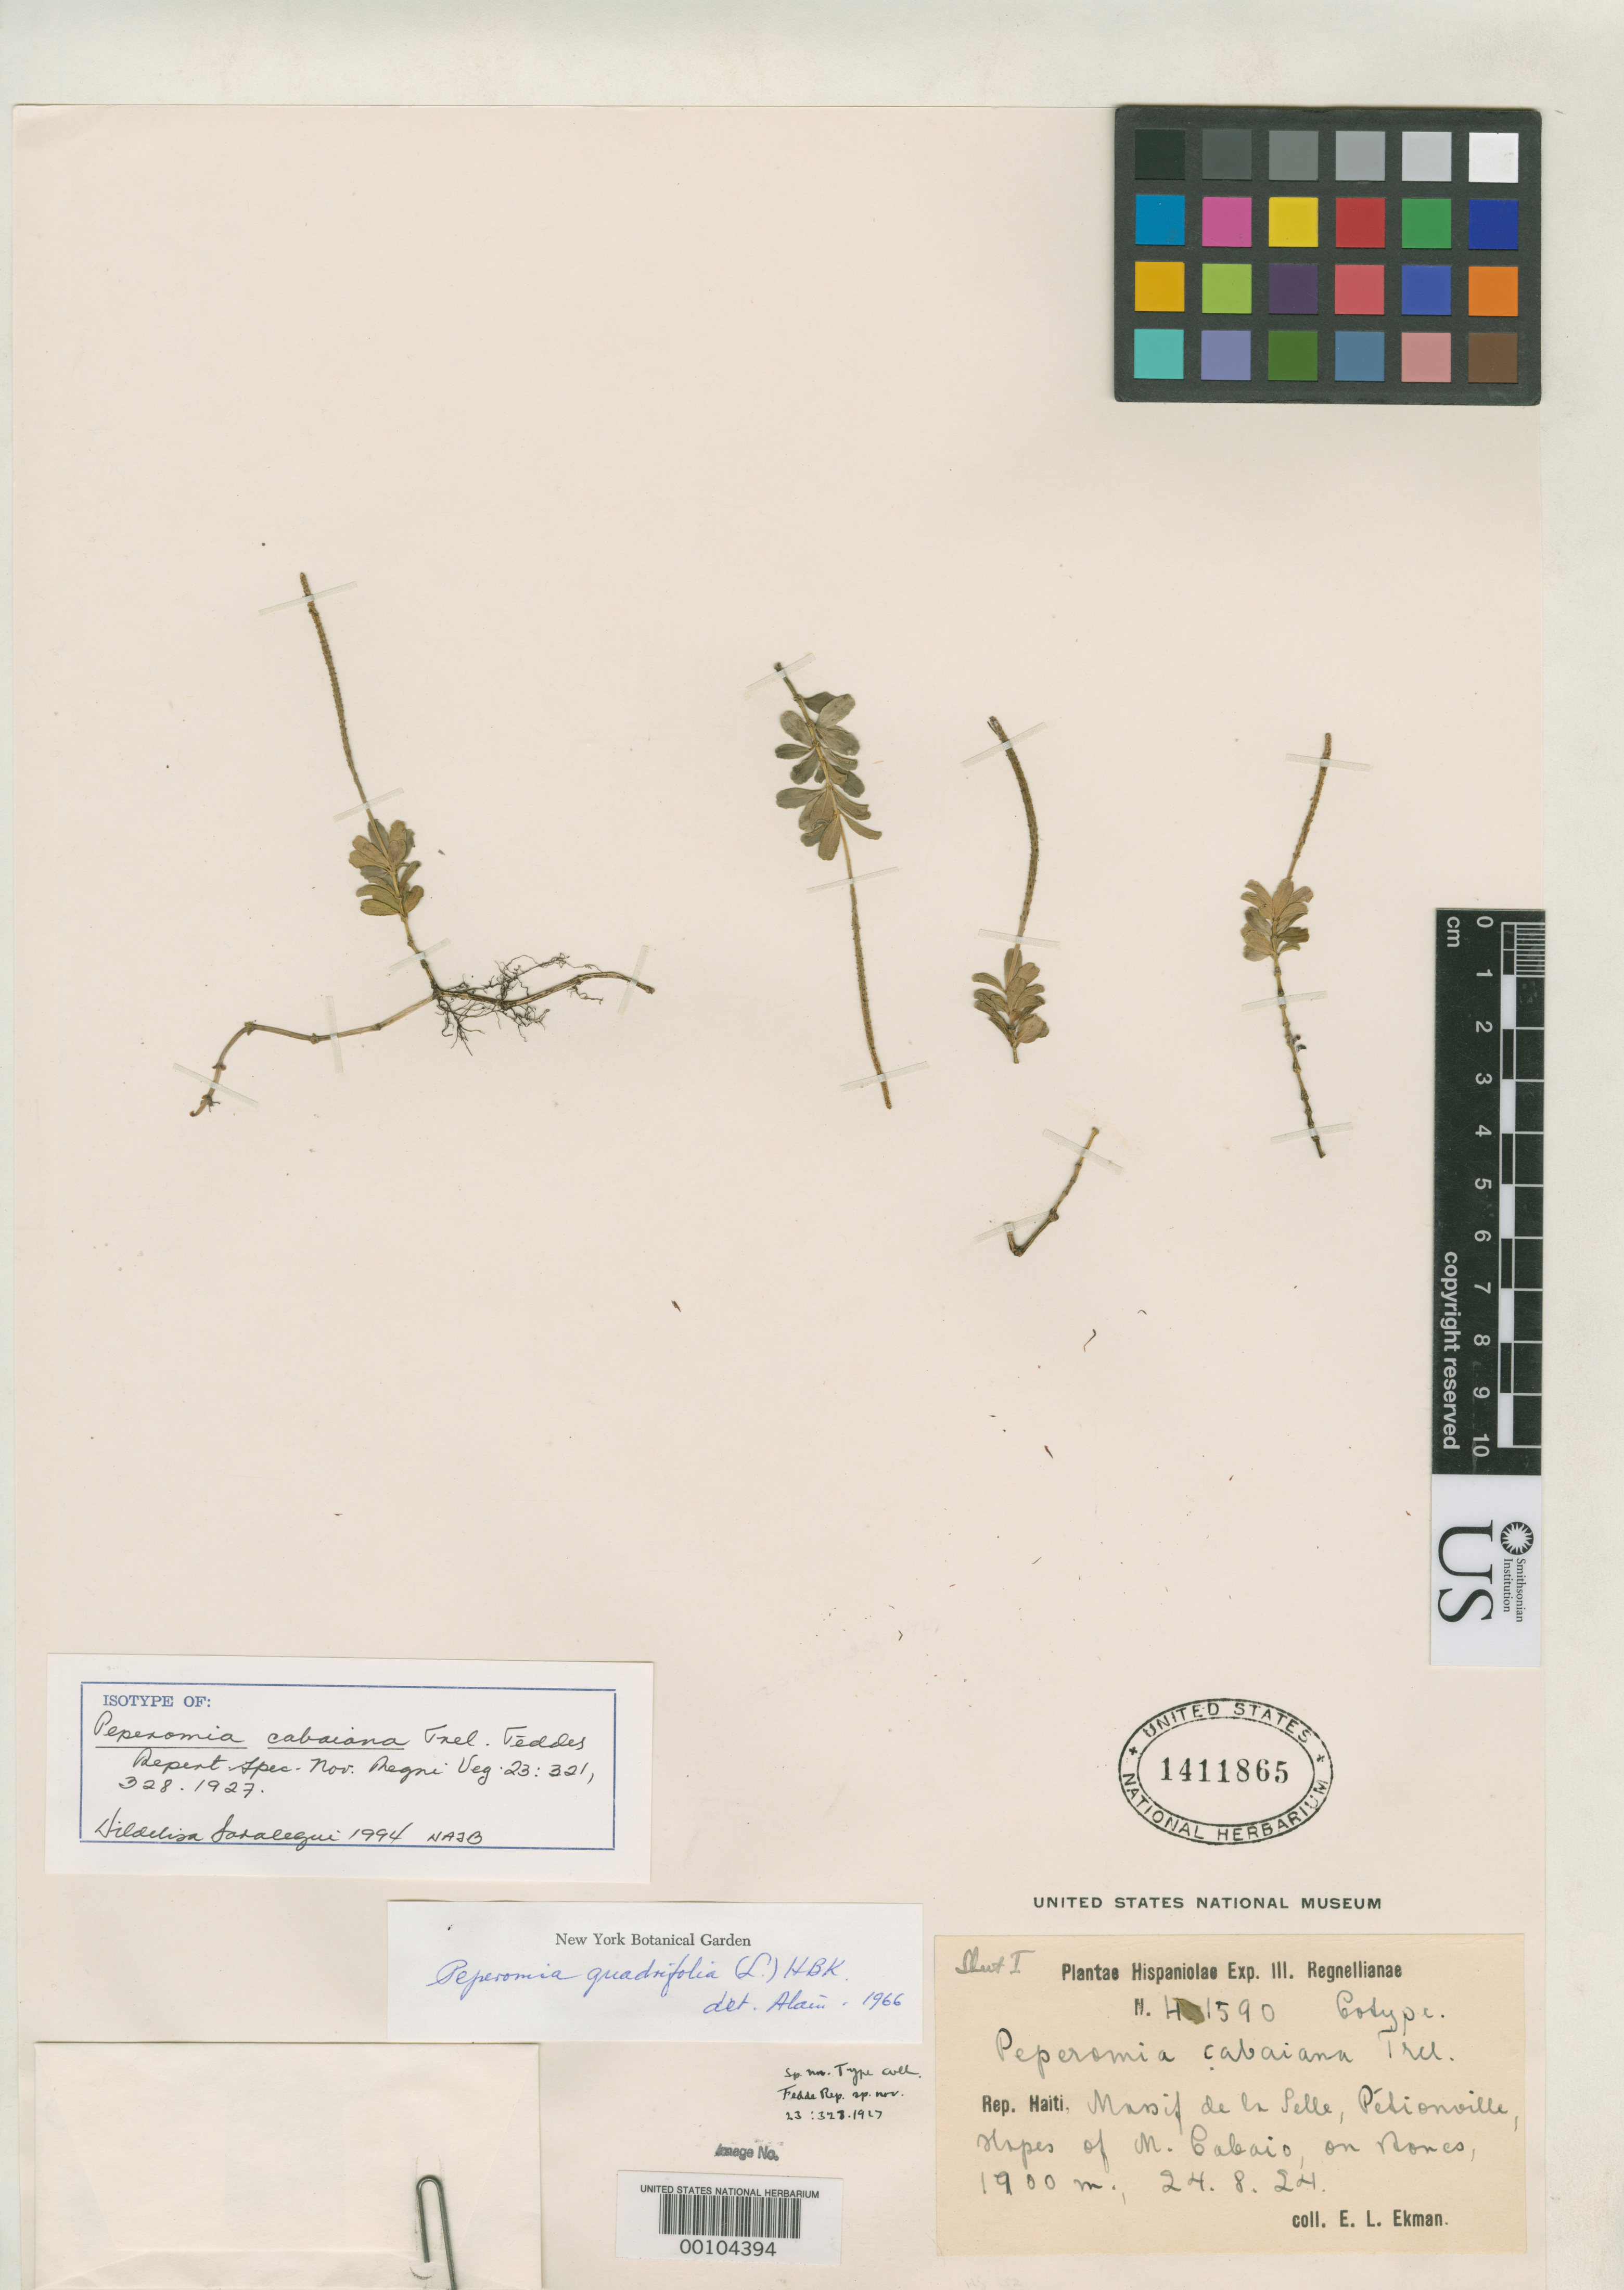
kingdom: Plantae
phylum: Tracheophyta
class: Magnoliopsida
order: Piperales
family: Piperaceae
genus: Peperomia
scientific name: Peperomia cabaiana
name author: Trel.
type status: Isotype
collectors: E. L. Ekman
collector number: H 1590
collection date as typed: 24 Aug 1924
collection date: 1924-08-24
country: Haiti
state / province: Ouest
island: Hispaniola Island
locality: Petionville, slopes of Morne Cabaio, Massif de La Selle.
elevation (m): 1900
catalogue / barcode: US 1411865